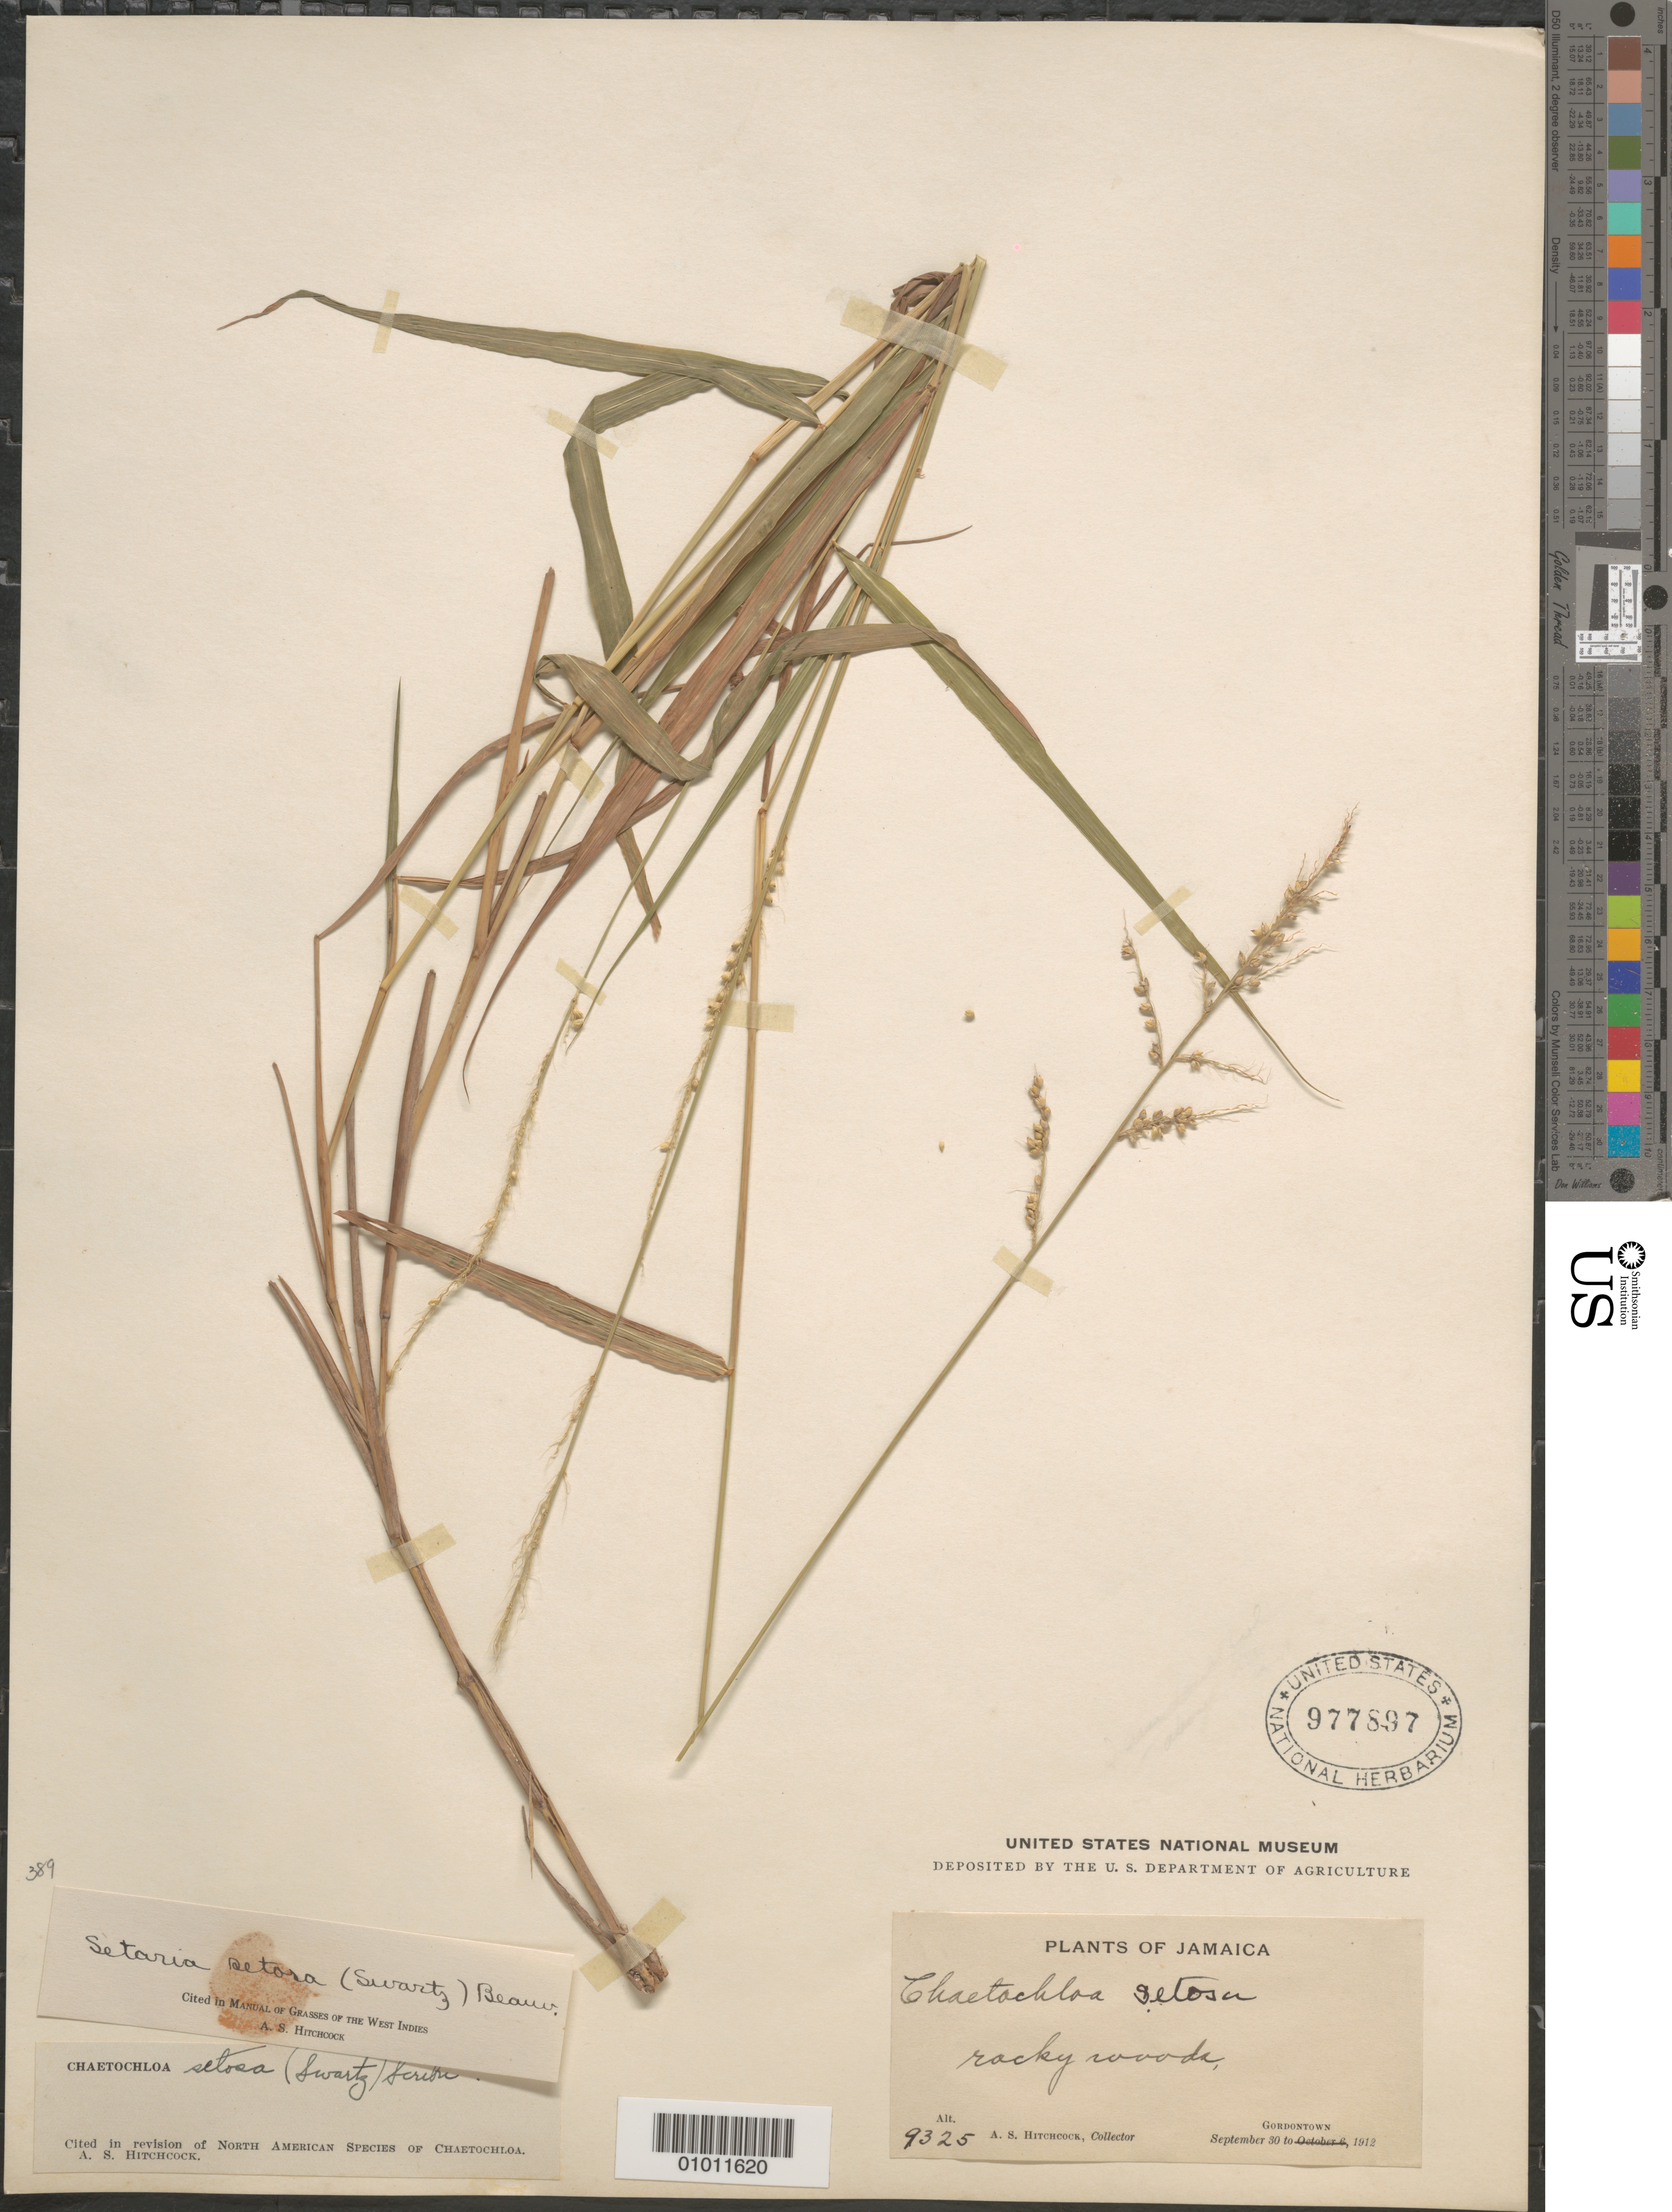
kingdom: Plantae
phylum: Tracheophyta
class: Liliopsida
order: Poales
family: Poaceae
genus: Setaria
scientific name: Setaria setosa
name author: (Sw.) P. Beauv.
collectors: A. S. Hitchcock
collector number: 9325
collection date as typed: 30 Sep 1912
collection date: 1912-09-30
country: Jamaica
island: Jamaica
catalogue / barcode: US 977897